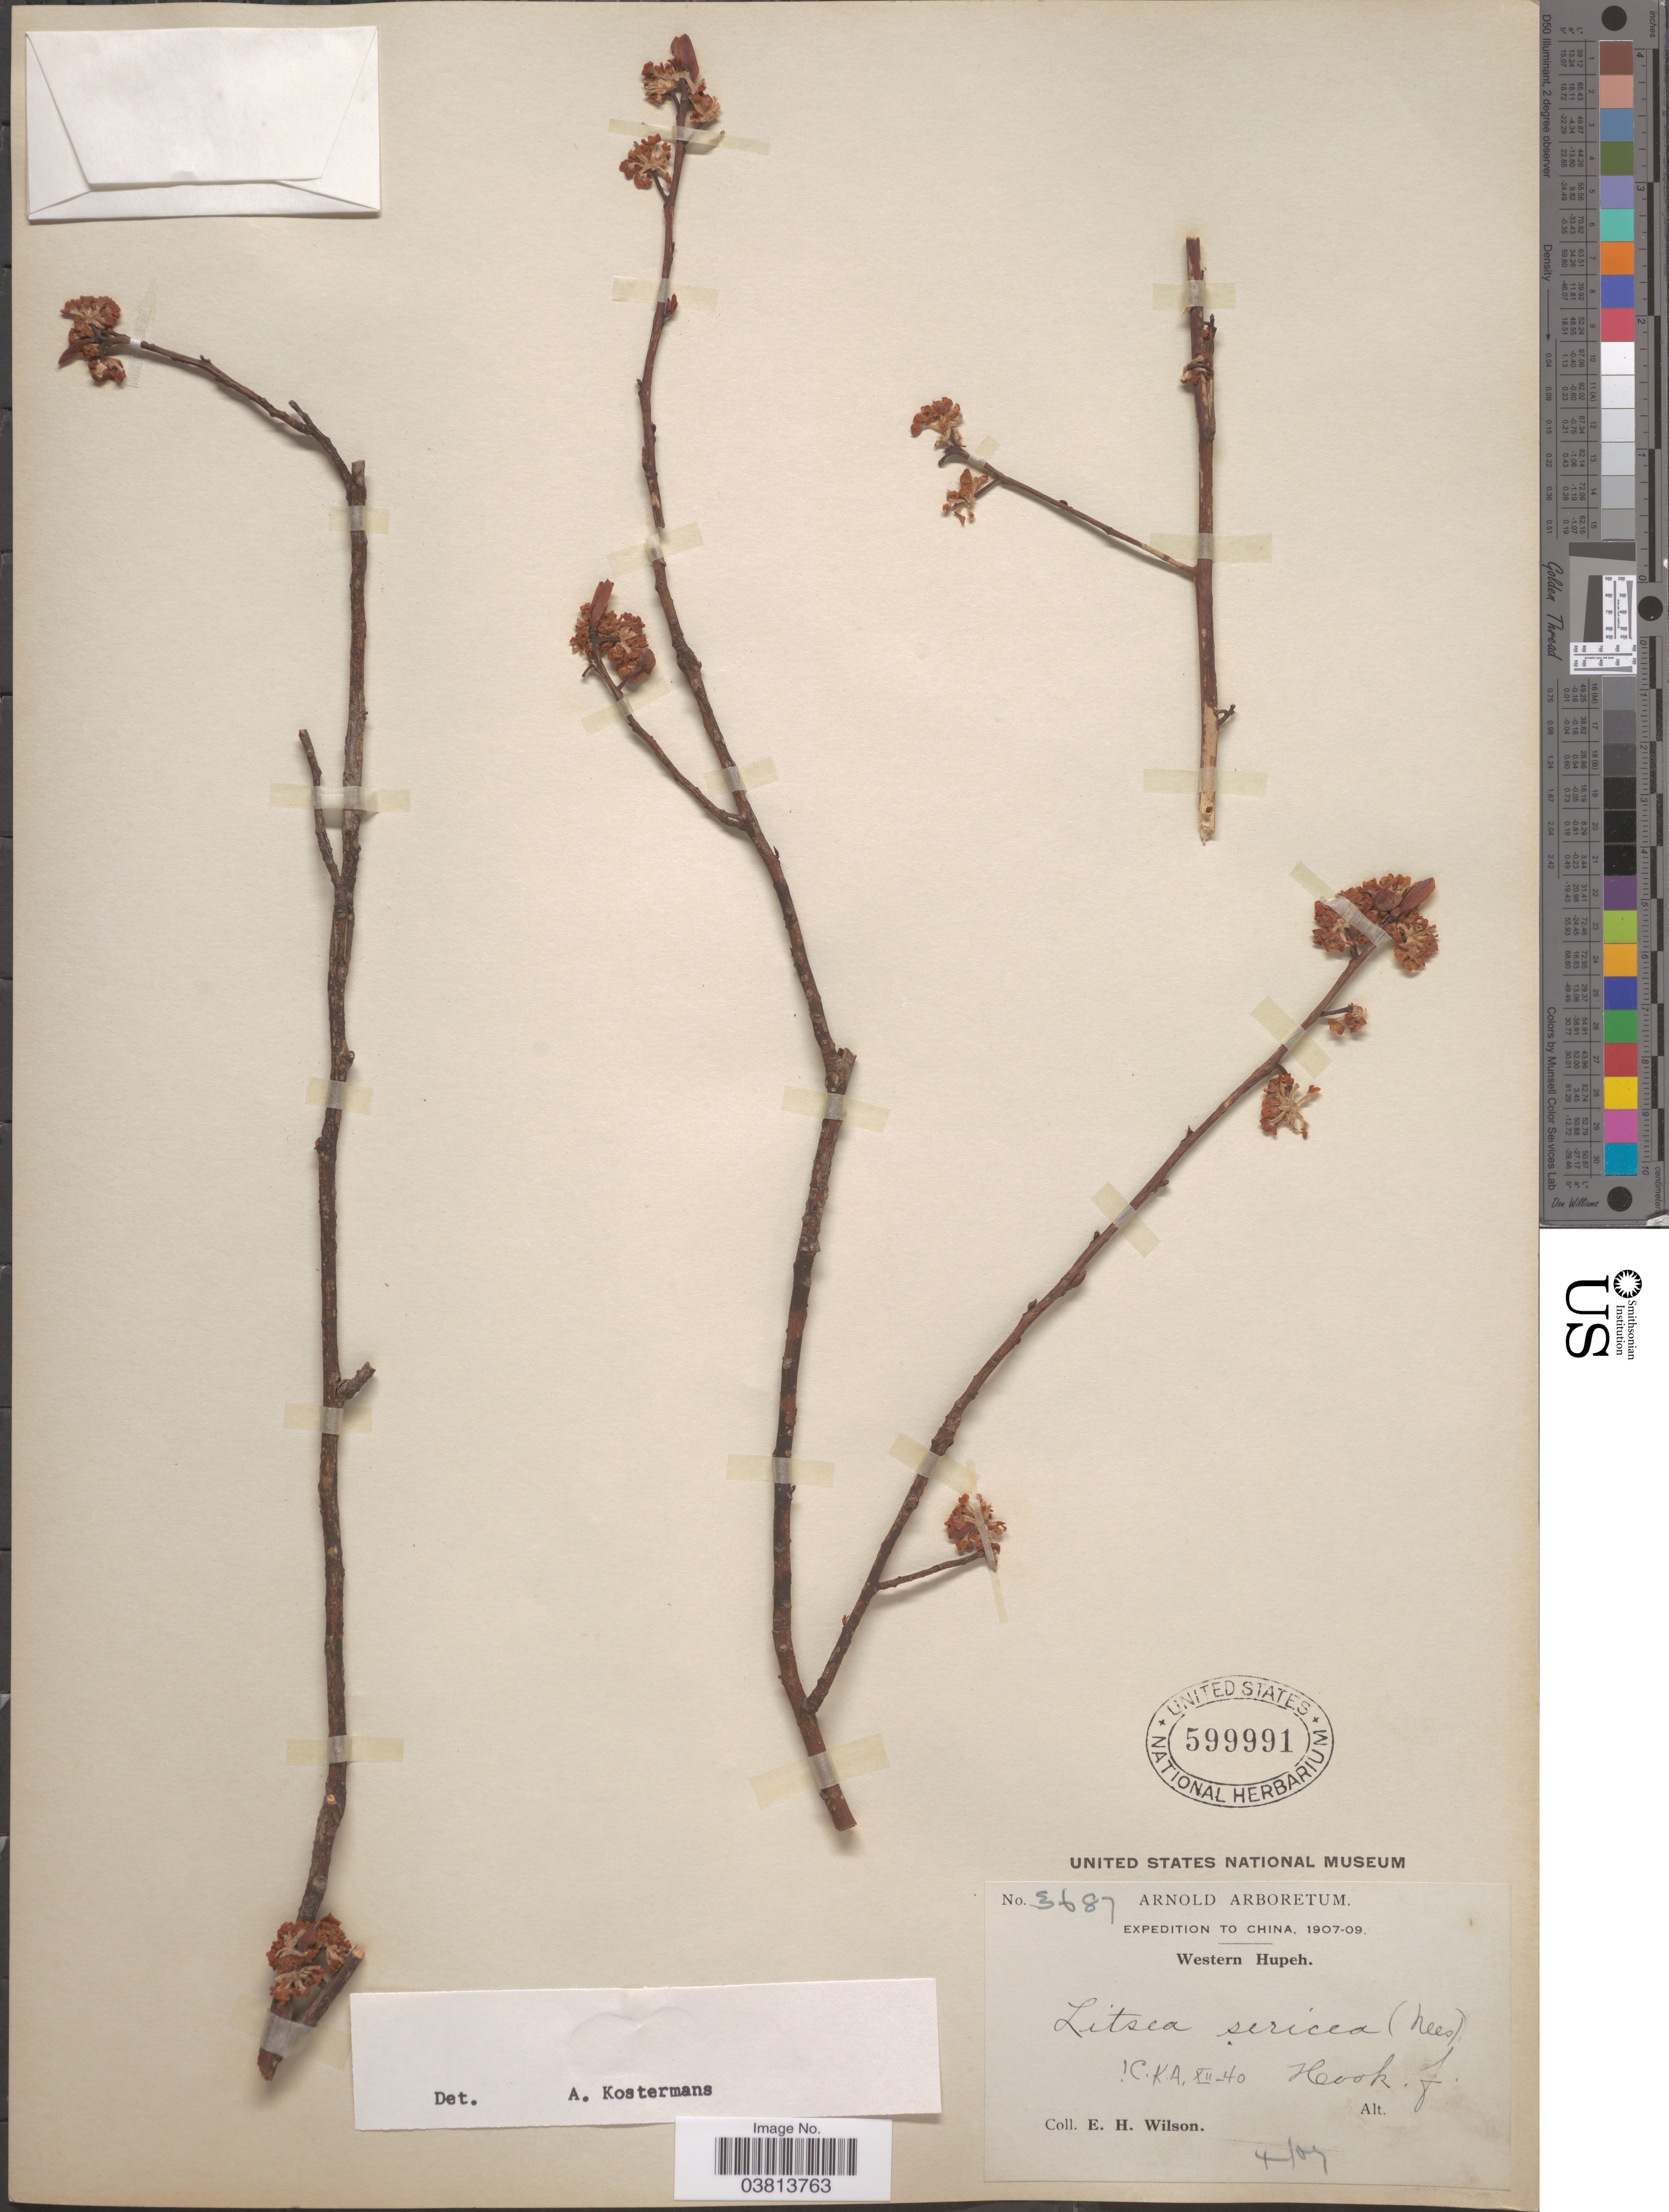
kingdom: Plantae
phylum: Tracheophyta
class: Magnoliopsida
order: Laurales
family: Lauraceae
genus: Litsea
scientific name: Litsea sericea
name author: (Wall. ex Nees) Hook. f.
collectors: E. Wilson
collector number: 3687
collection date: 1907-04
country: China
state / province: Hubei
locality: Western Hupeh.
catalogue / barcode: US 599991